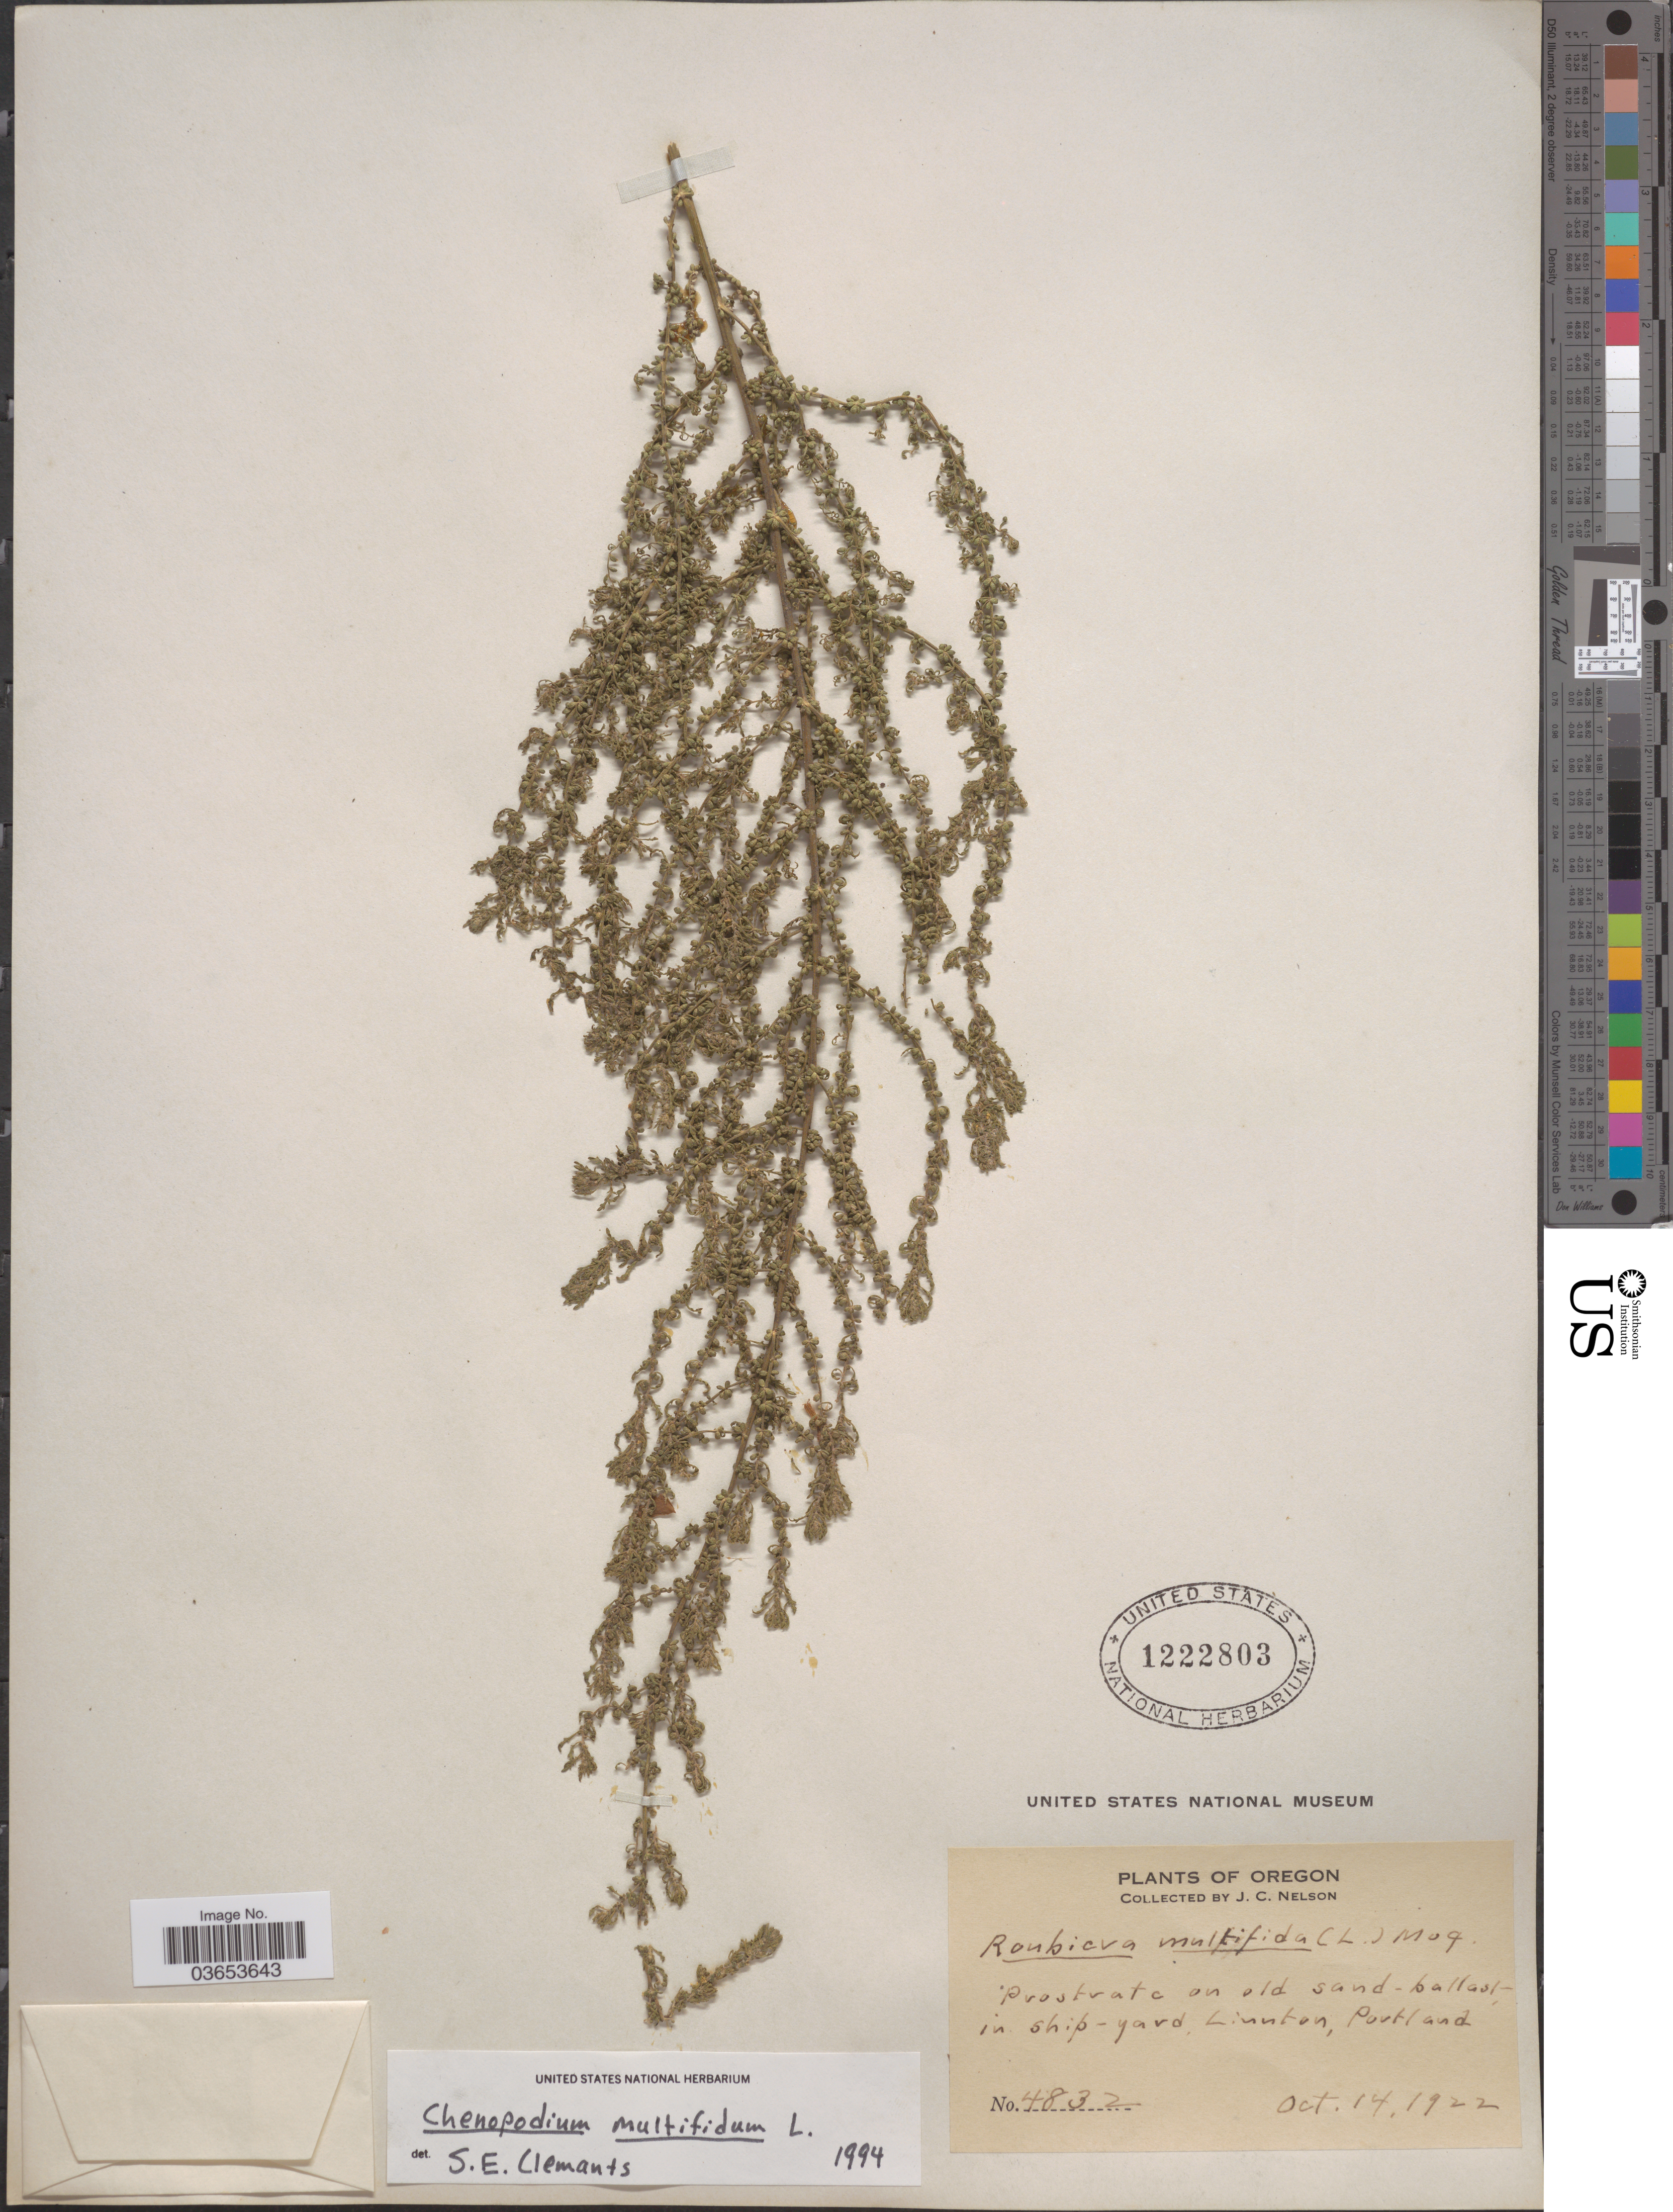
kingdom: Plantae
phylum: Tracheophyta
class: Magnoliopsida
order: Caryophyllales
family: Amaranthaceae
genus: Chenopodium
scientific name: Chenopodium multifidum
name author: L.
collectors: J. C. Nelson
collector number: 4832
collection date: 1922-10-14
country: United States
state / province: Oregon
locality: In ship-yard Linnton, Portland.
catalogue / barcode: US 1222803